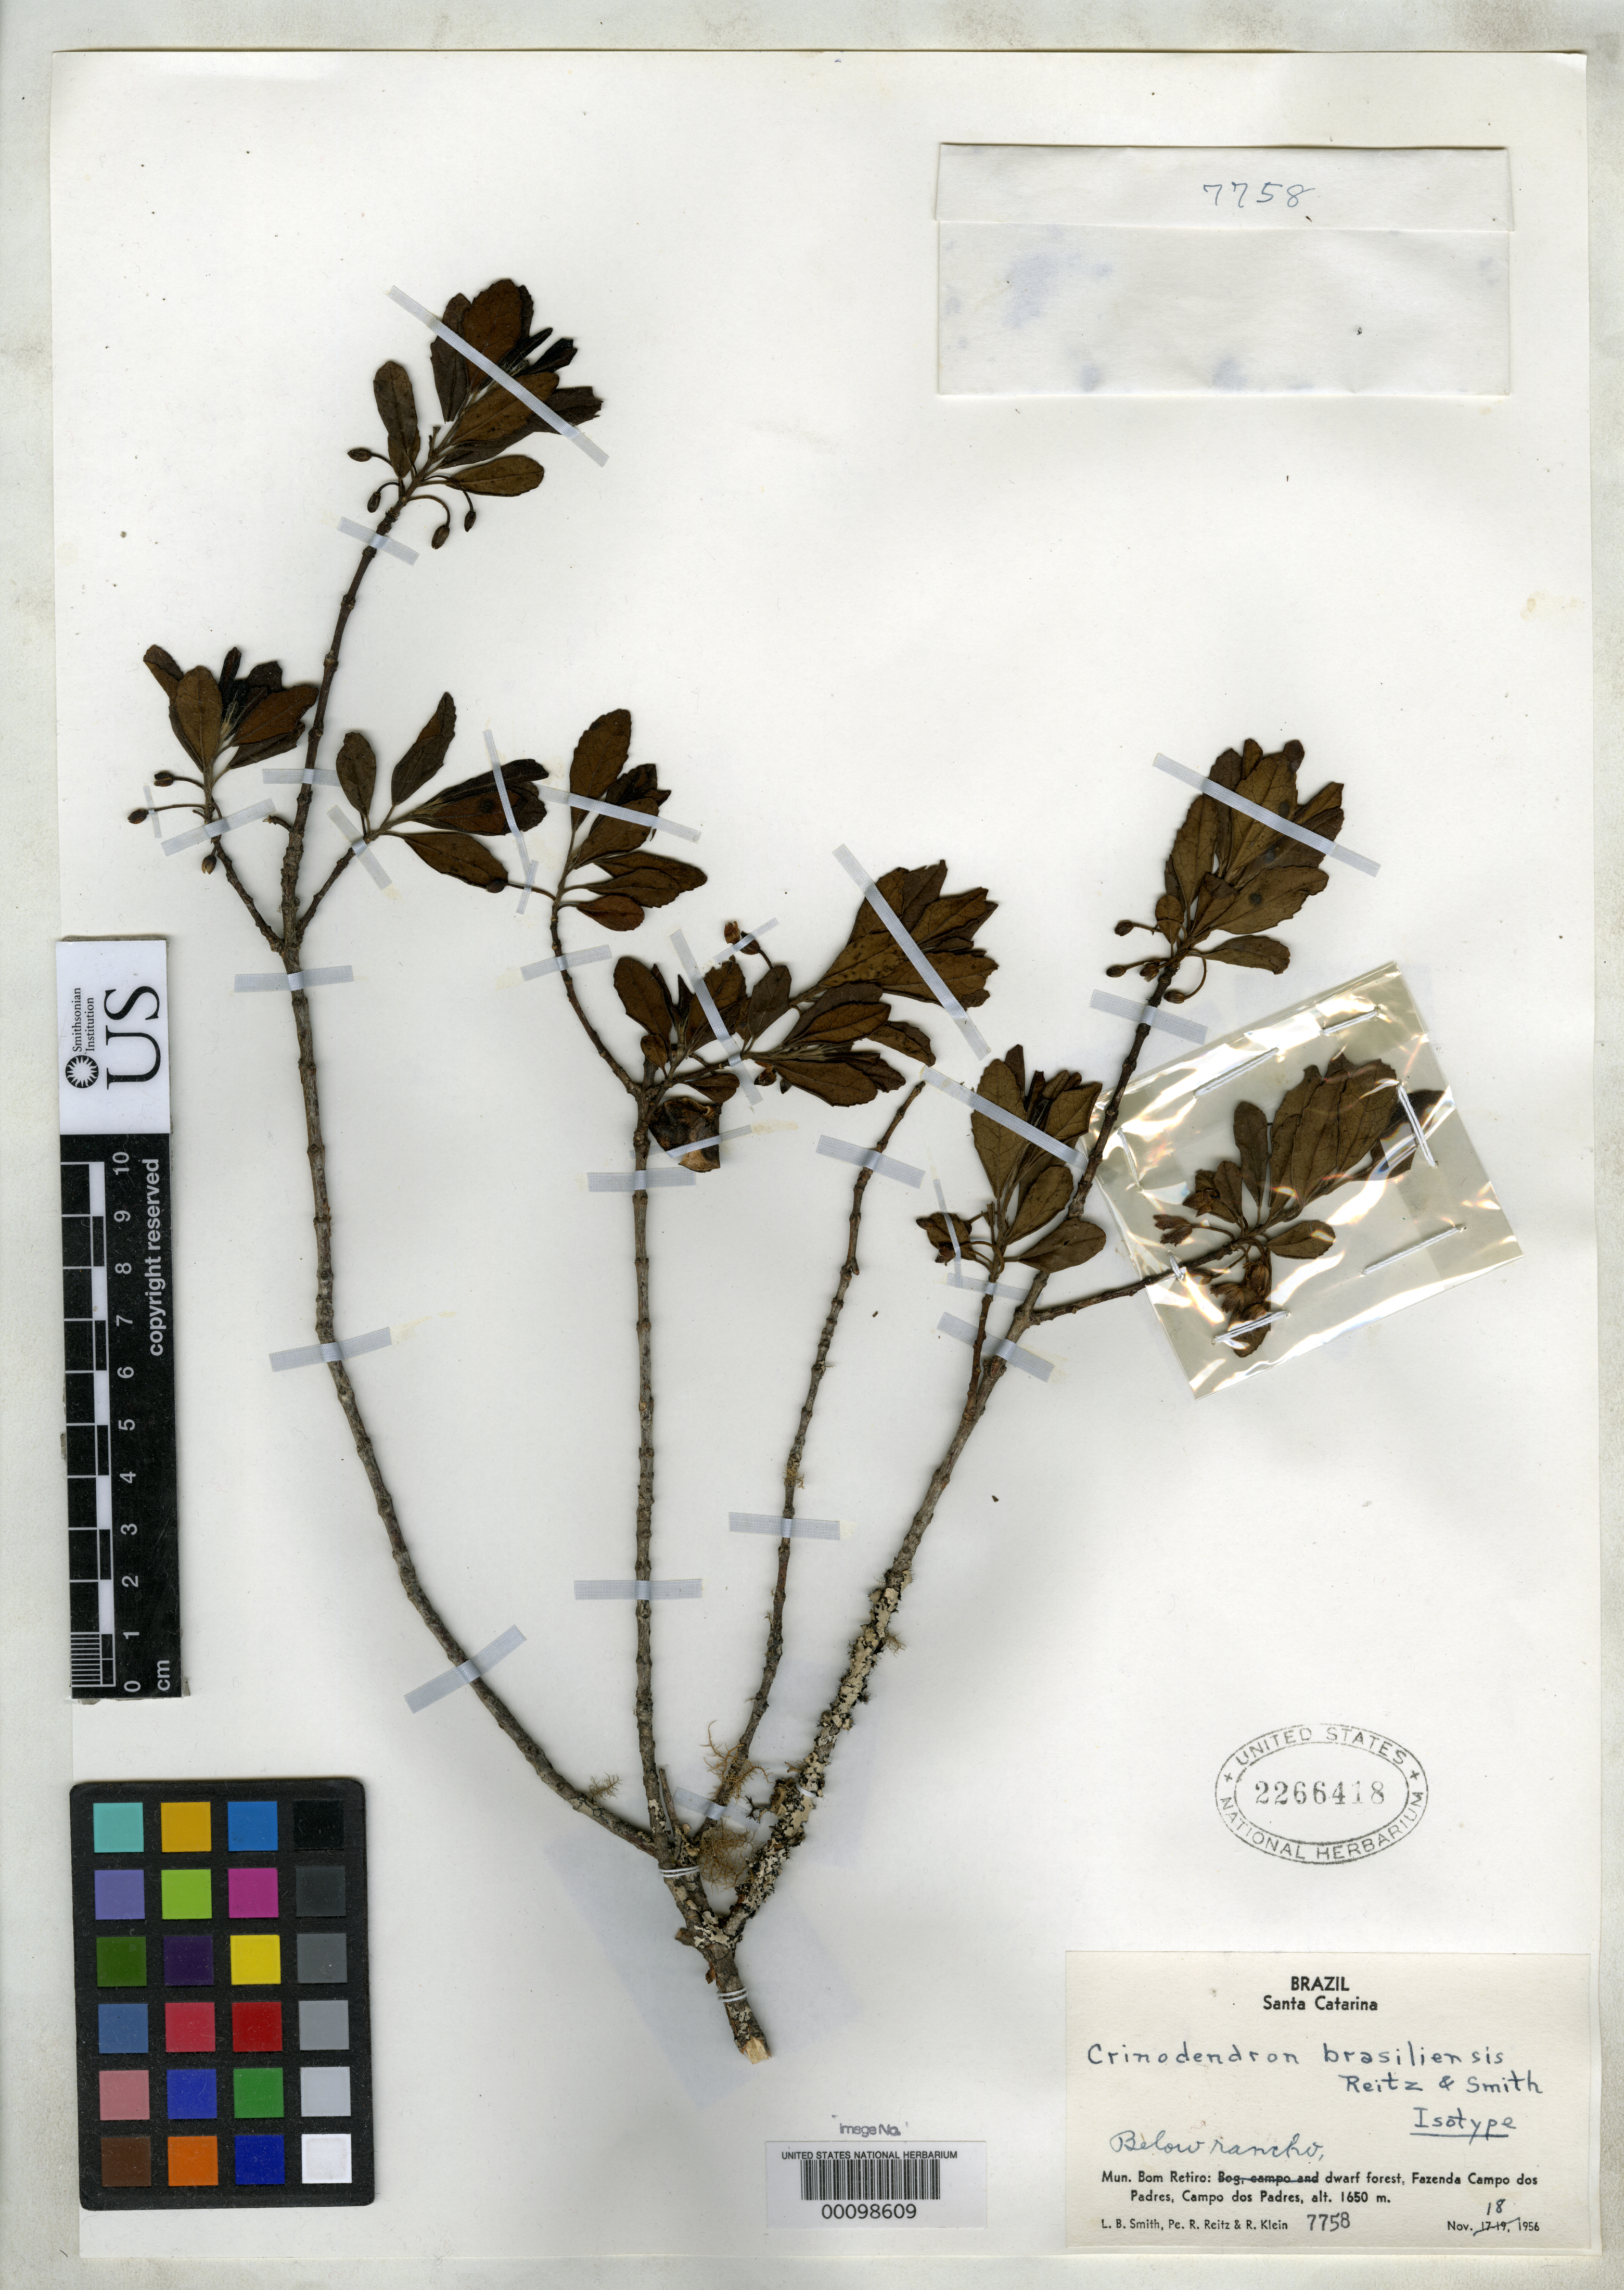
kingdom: Plantae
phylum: Tracheophyta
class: Magnoliopsida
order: Oxalidales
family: Elaeocarpaceae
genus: Crinodendron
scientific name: Crinodendron brasiliense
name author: Reitz & L.B. Sm.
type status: Isotype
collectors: L. Smith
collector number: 7758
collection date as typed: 18 Nov 1956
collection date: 1956-11-18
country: Brazil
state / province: Santa Catarina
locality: Bom Retiro, Fazenda Campo dos Padres.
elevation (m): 1650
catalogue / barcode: US 2266418